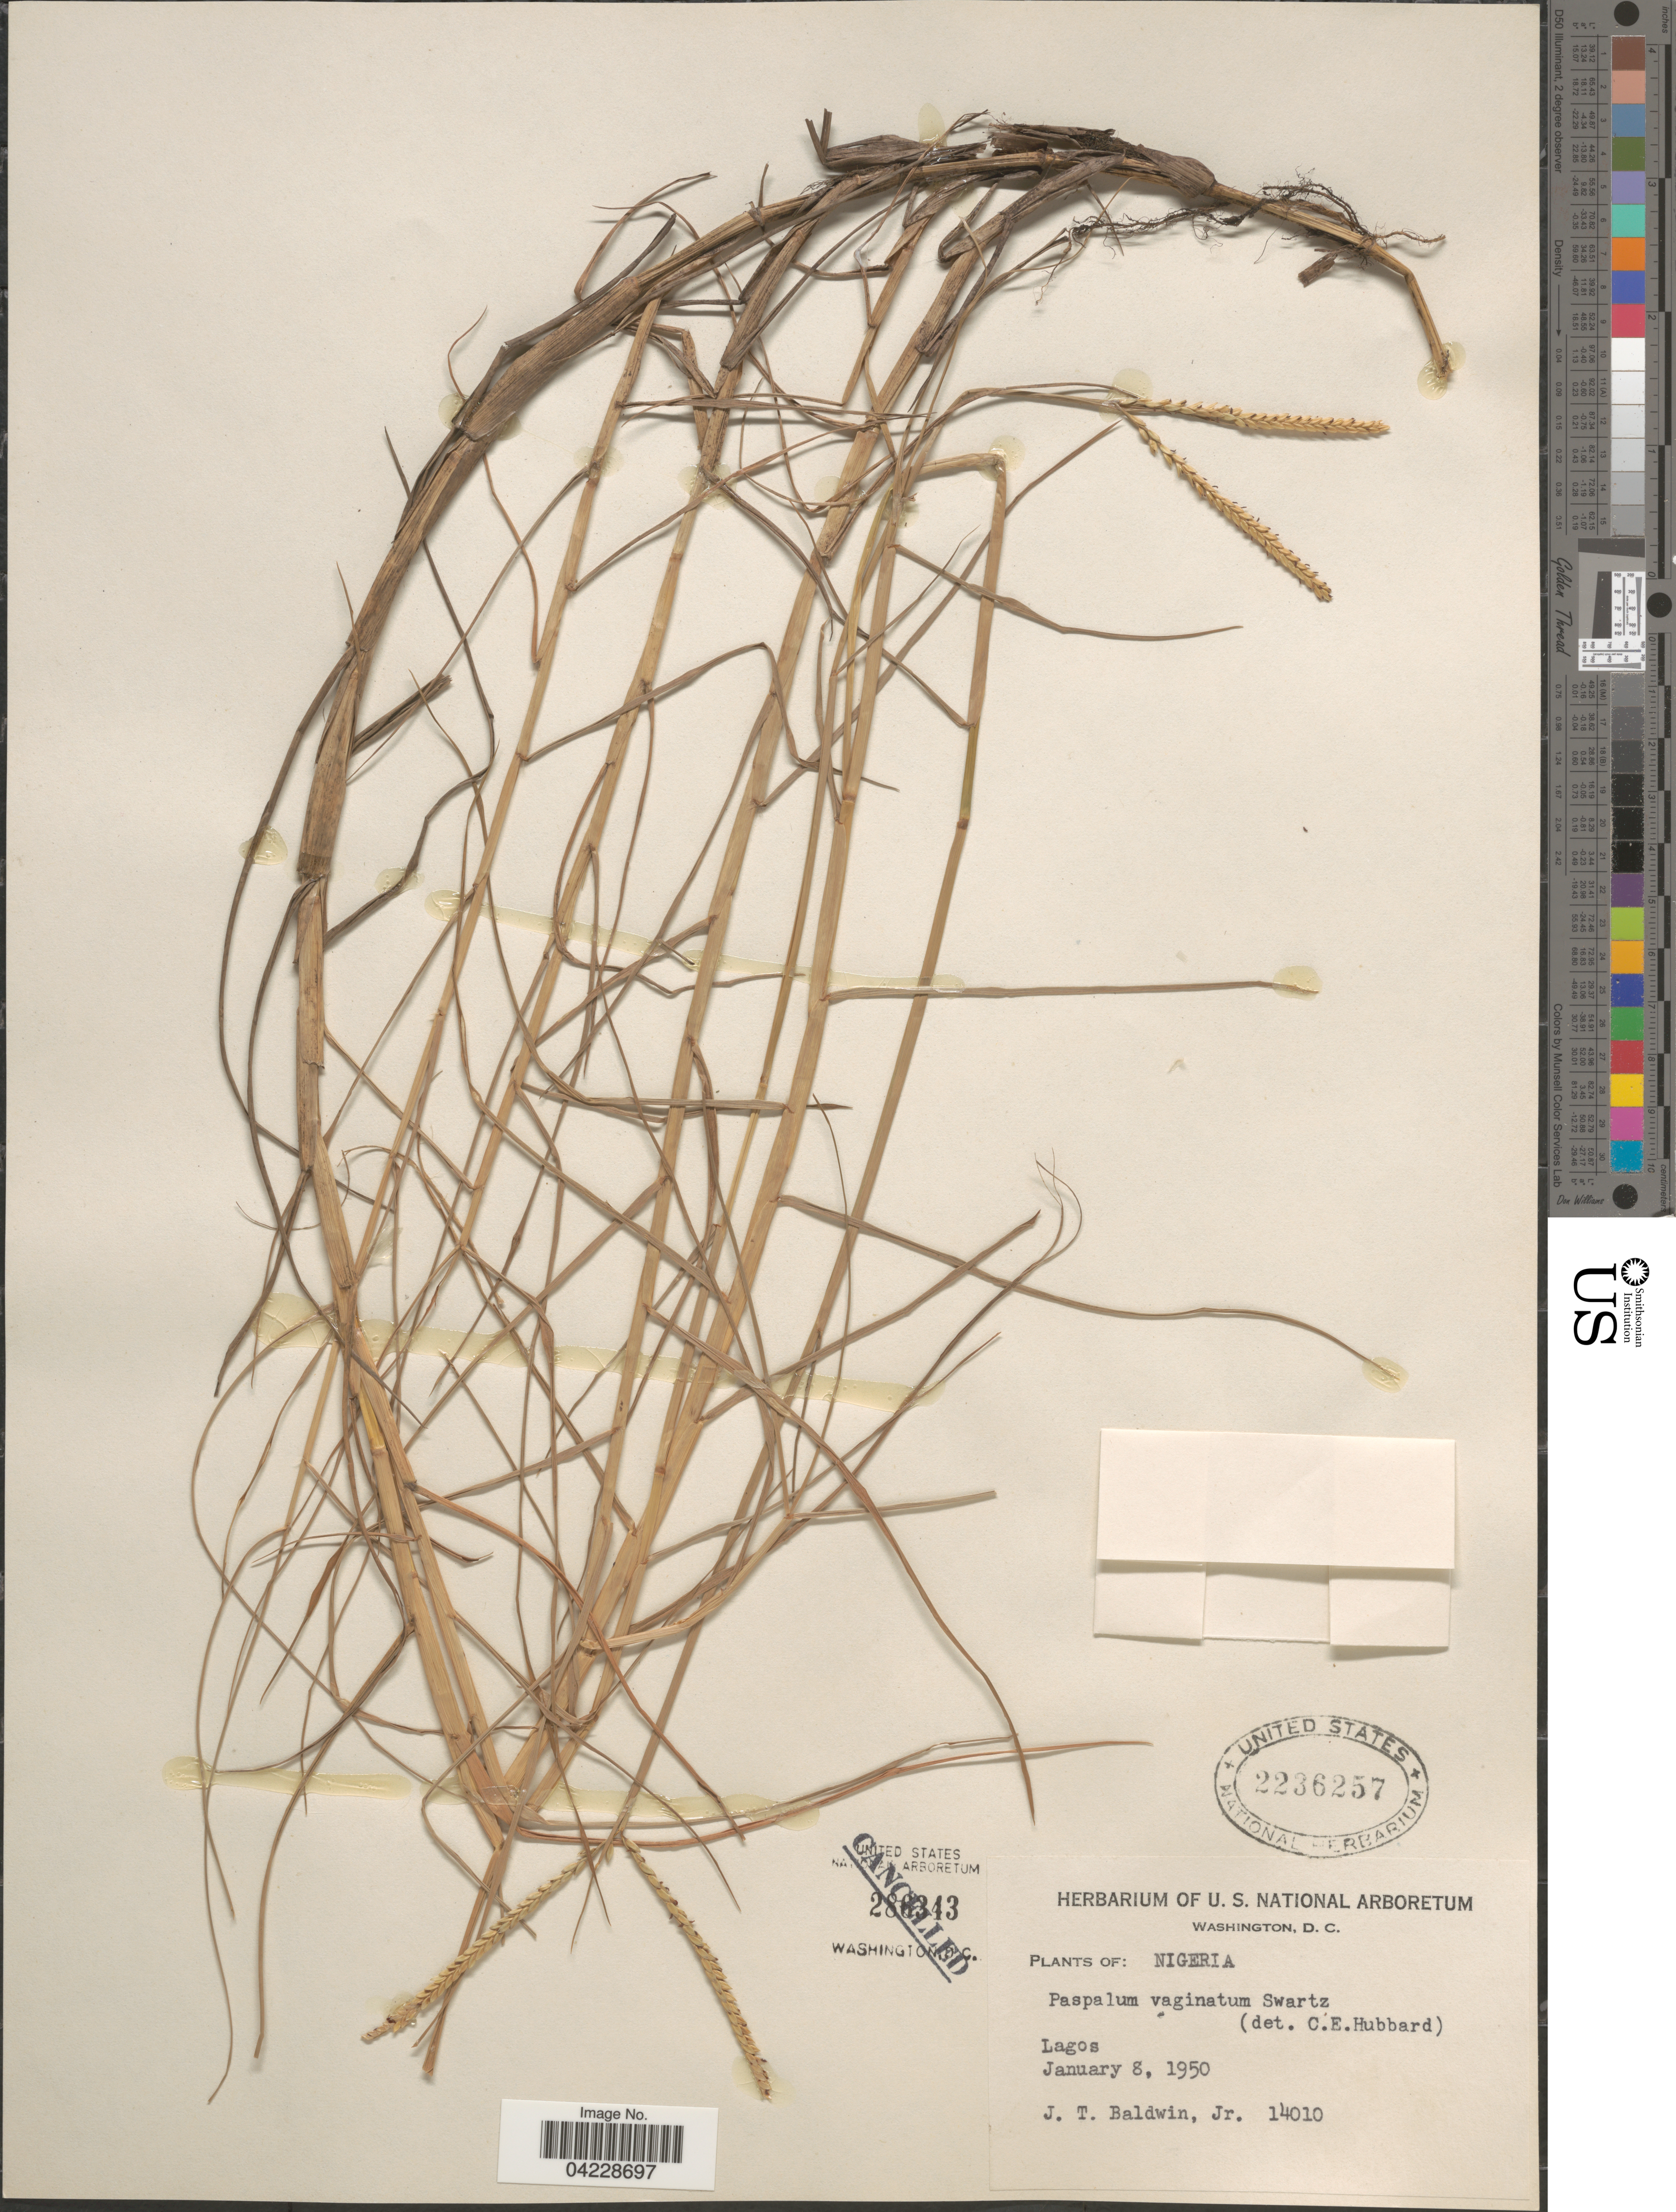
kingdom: Plantae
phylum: Tracheophyta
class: Liliopsida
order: Poales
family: Poaceae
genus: Paspalum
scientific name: Paspalum vaginatum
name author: Sw.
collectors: J. T. Baldwin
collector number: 14010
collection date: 1950-01-08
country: Nigeria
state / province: Lagos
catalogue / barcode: US 2236257